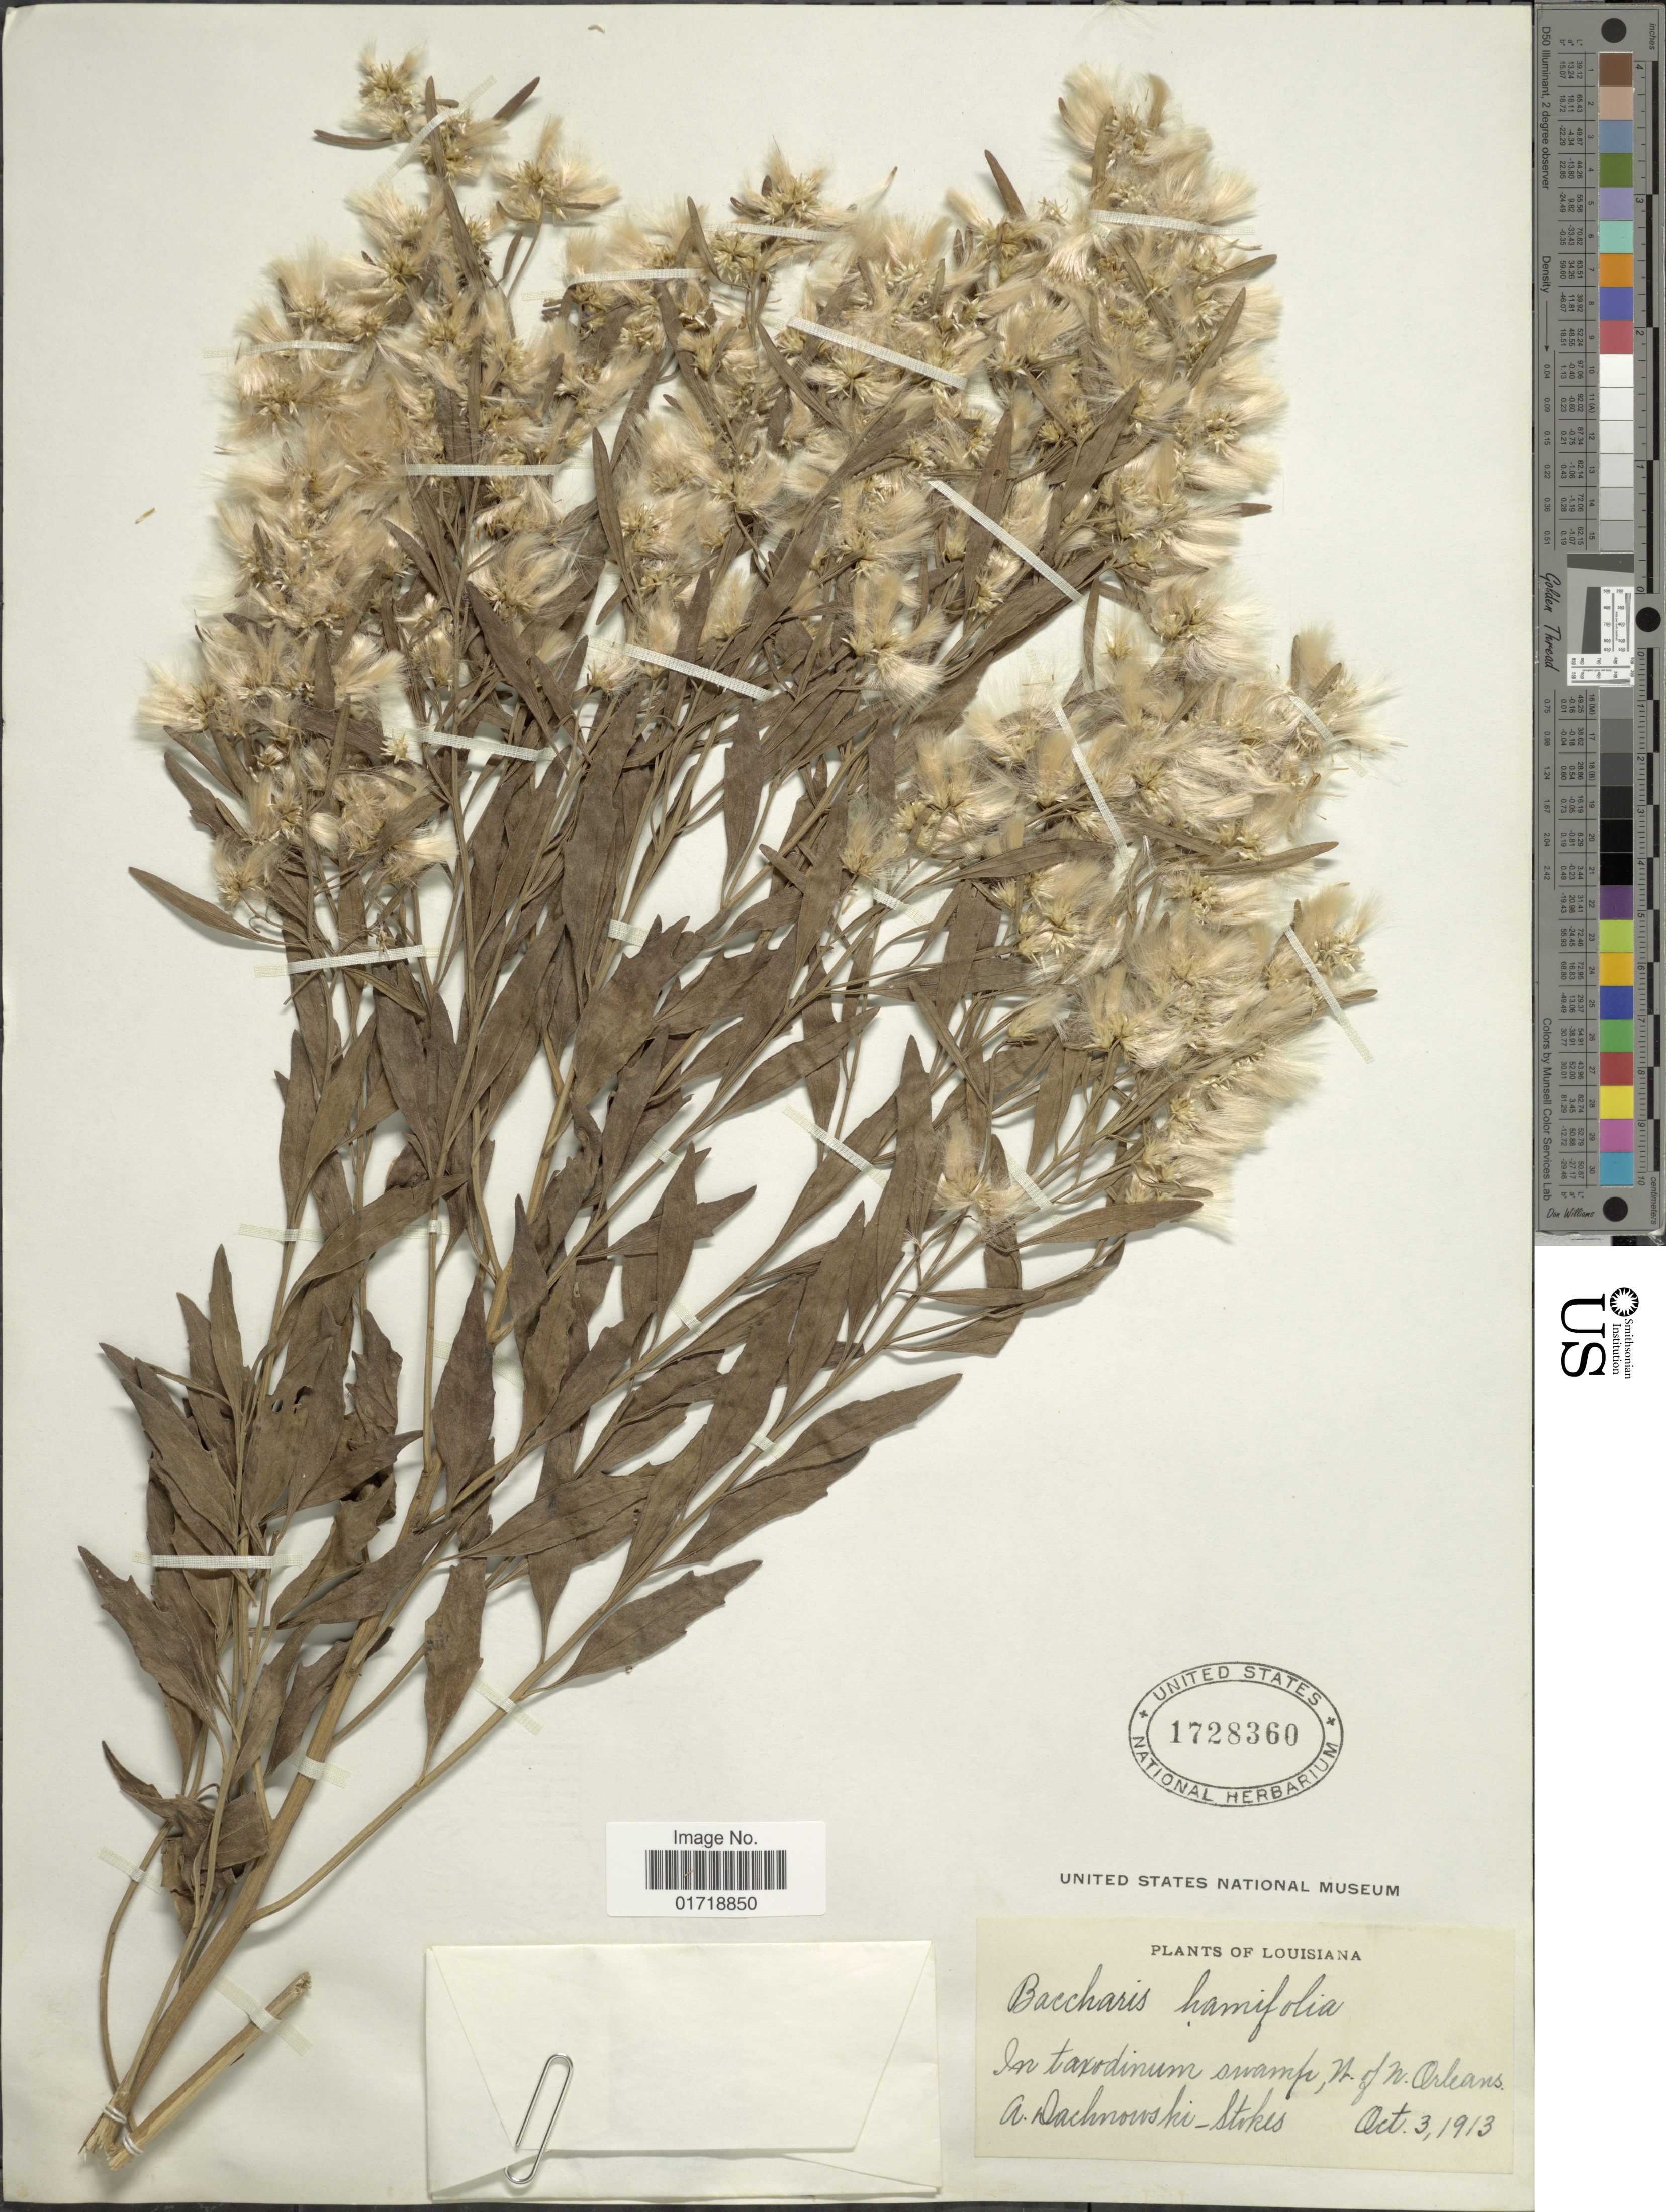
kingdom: Plantae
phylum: Tracheophyta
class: Magnoliopsida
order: Asterales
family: Asteraceae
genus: Baccharis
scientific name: Baccharis halimifolia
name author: L.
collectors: A. P. Dachnowski-Stokes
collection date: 1913-10-03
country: United States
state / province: Louisiana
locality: In taxodinum swamp, N. of N. Orleans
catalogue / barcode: US 1728360